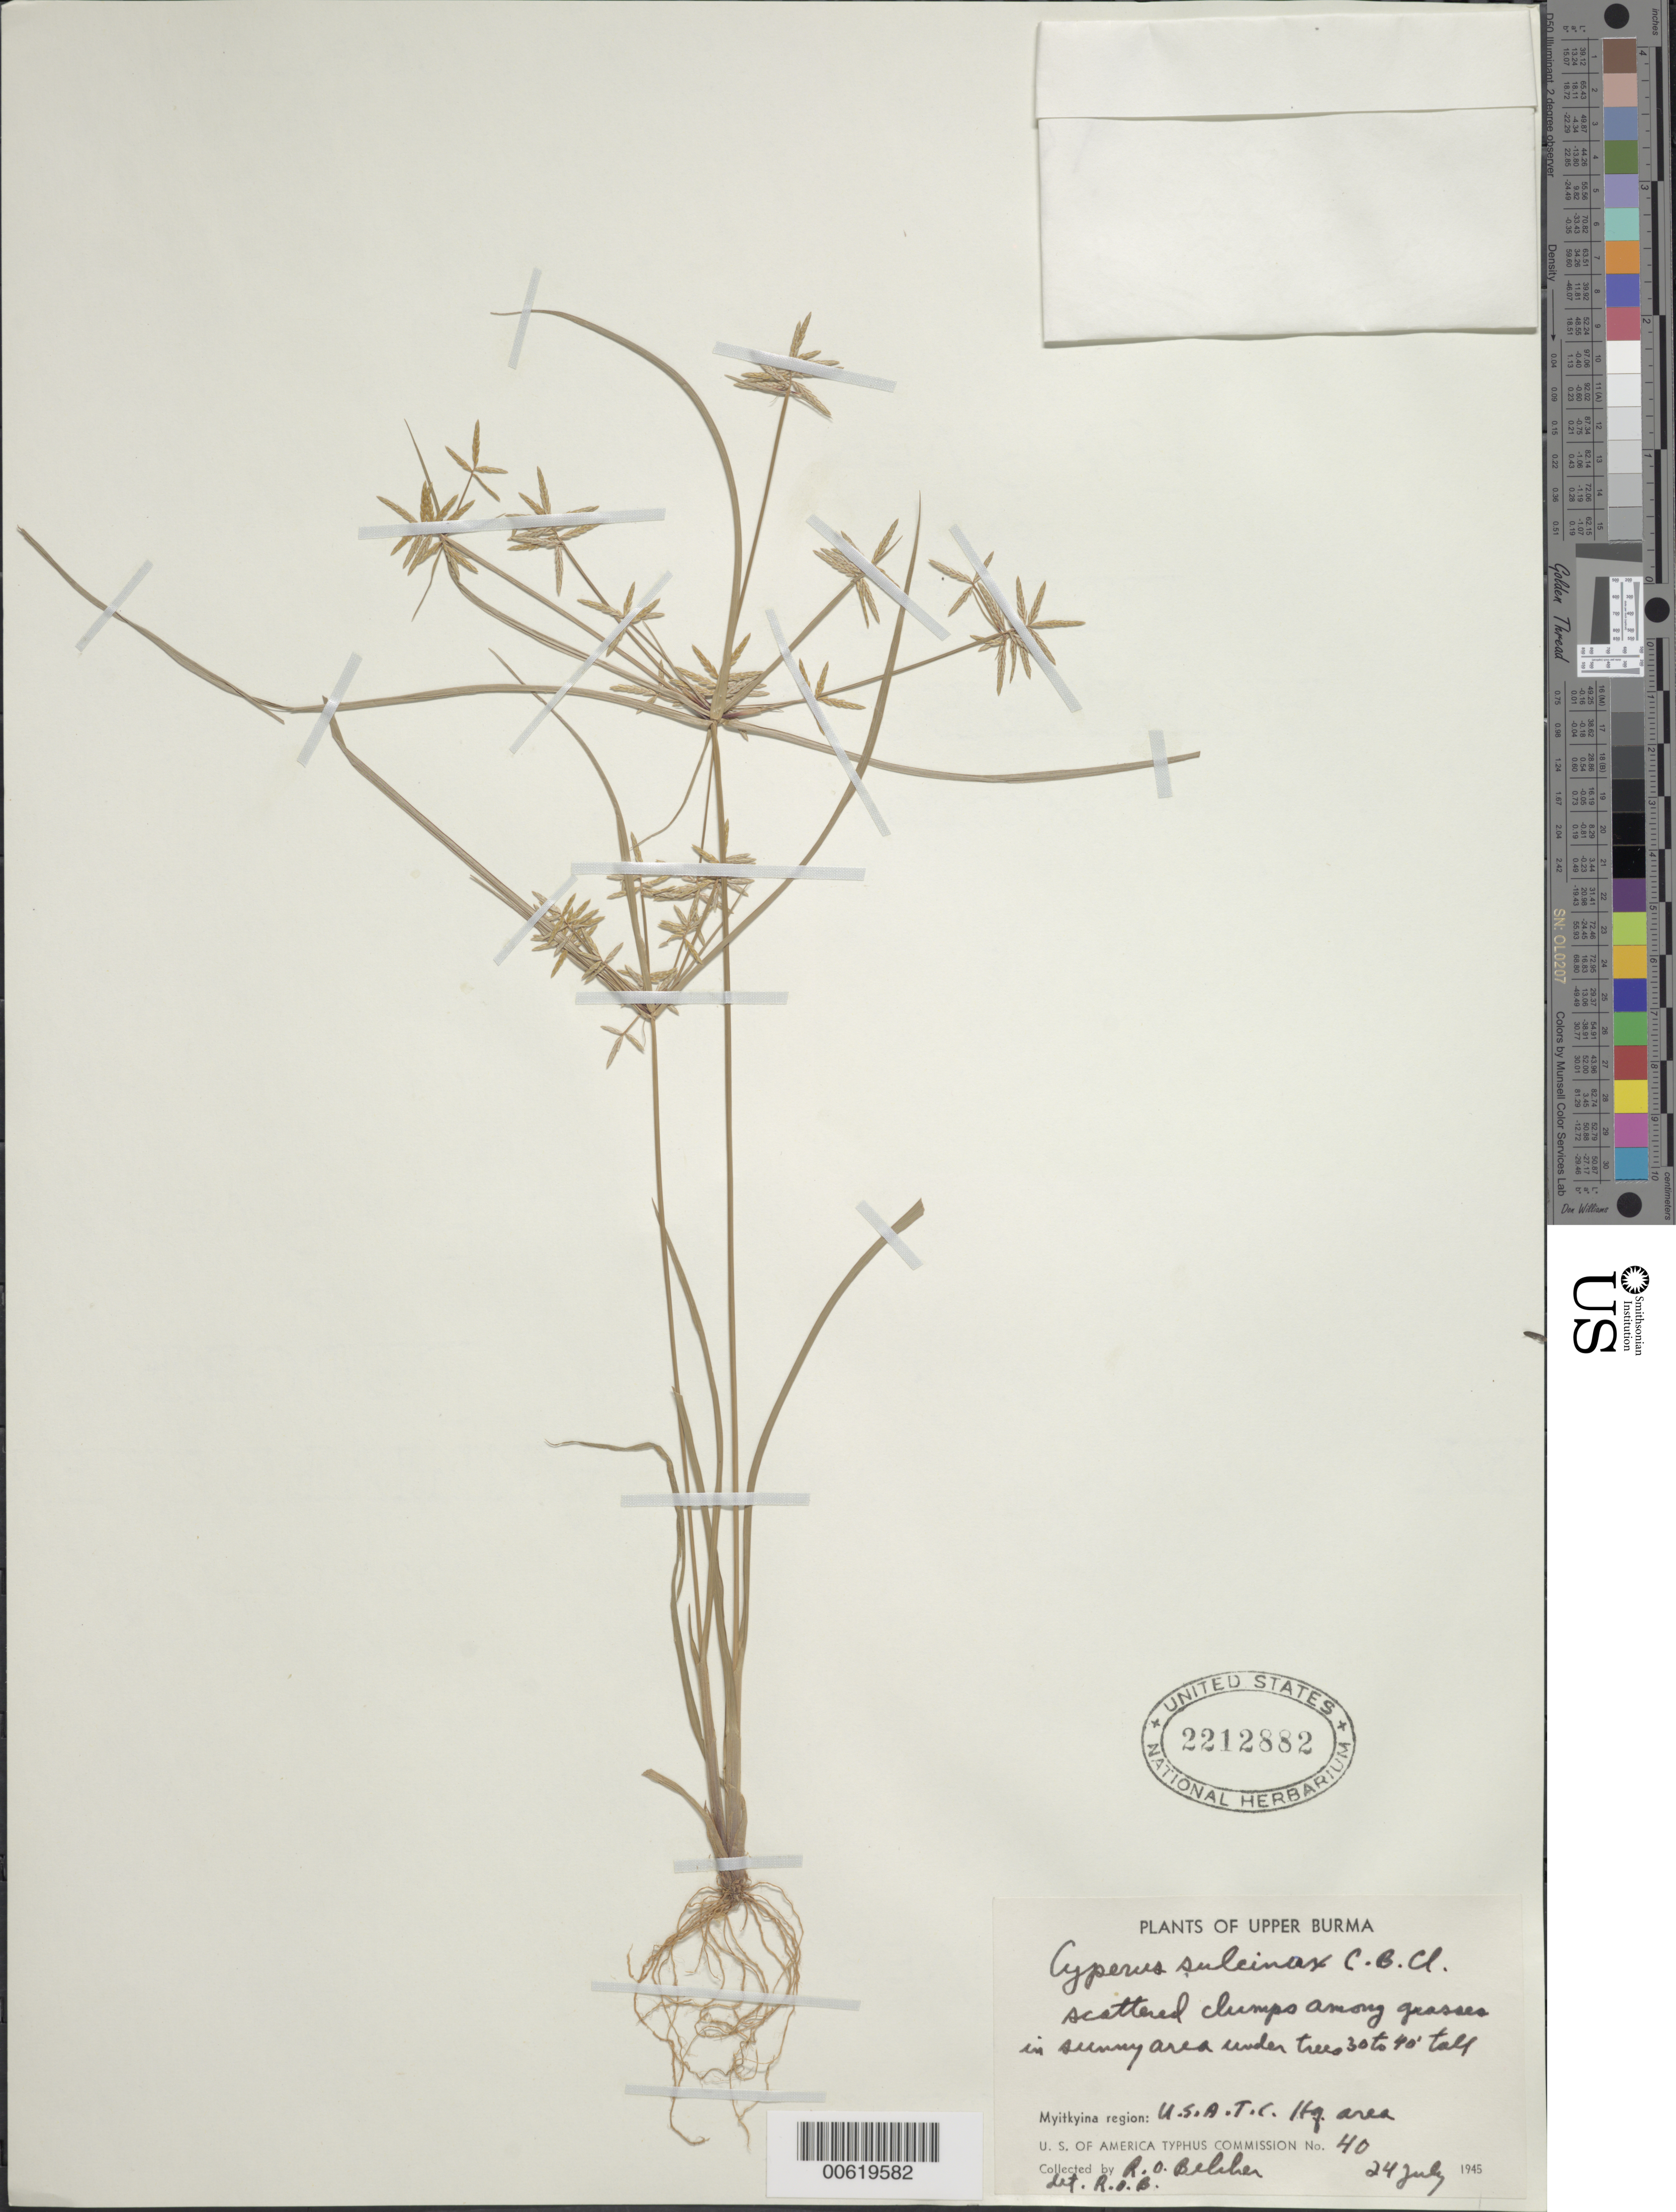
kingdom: Plantae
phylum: Tracheophyta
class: Liliopsida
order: Poales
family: Cyperaceae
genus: Cyperus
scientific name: Cyperus sulcinux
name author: C.B. Clarke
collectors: R. Belcher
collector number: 40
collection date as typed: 24 Jul 1945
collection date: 1945-07-24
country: Myanmar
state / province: Kachin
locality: Myitkyina region: U.S.A.T.C. Hq. Area.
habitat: Scattered clumps among grasses in sunny area under trees 30 to 40 ft. tall.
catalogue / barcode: US 2212882